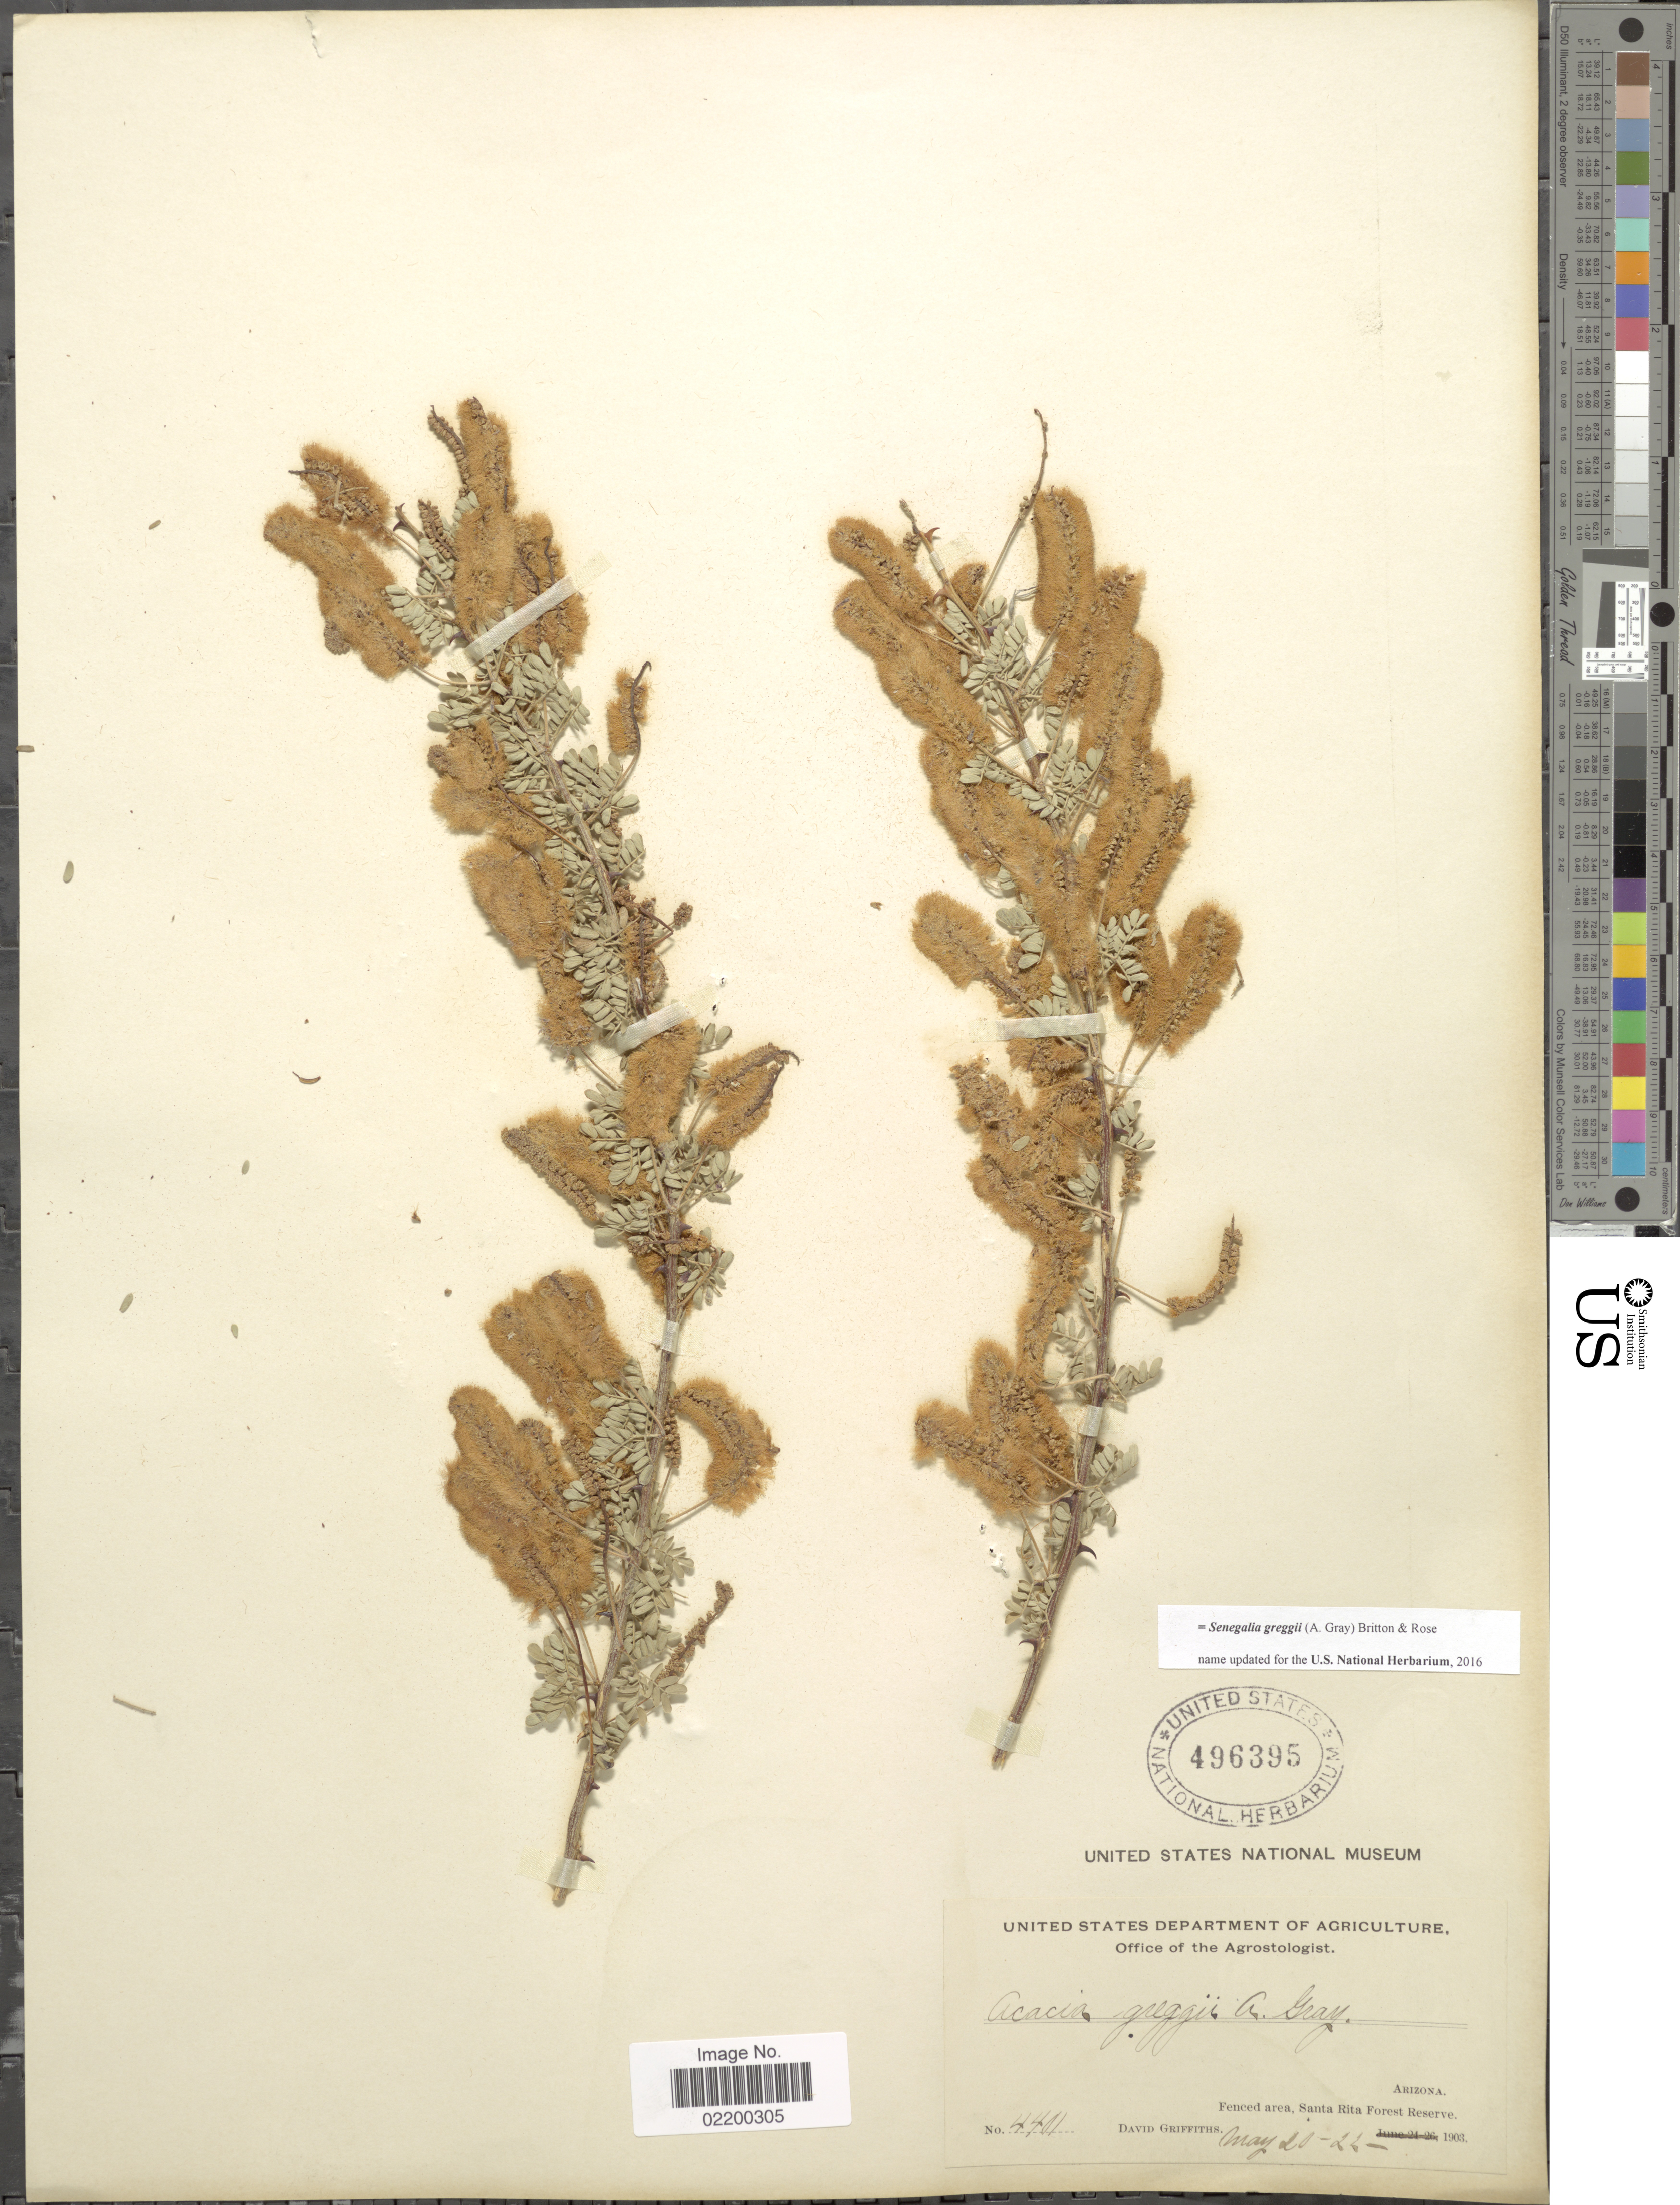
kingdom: Plantae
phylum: Tracheophyta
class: Magnoliopsida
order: Fabales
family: Fabaceae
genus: Senegalia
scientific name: Senegalia greggii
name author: (A. Gray) Britton & Rose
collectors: D. Griffiths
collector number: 4401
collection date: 1903-05-20/1903-05-22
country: United States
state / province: Arizona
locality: Fenced area, Santa Rita Forest Reserve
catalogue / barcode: US 496395